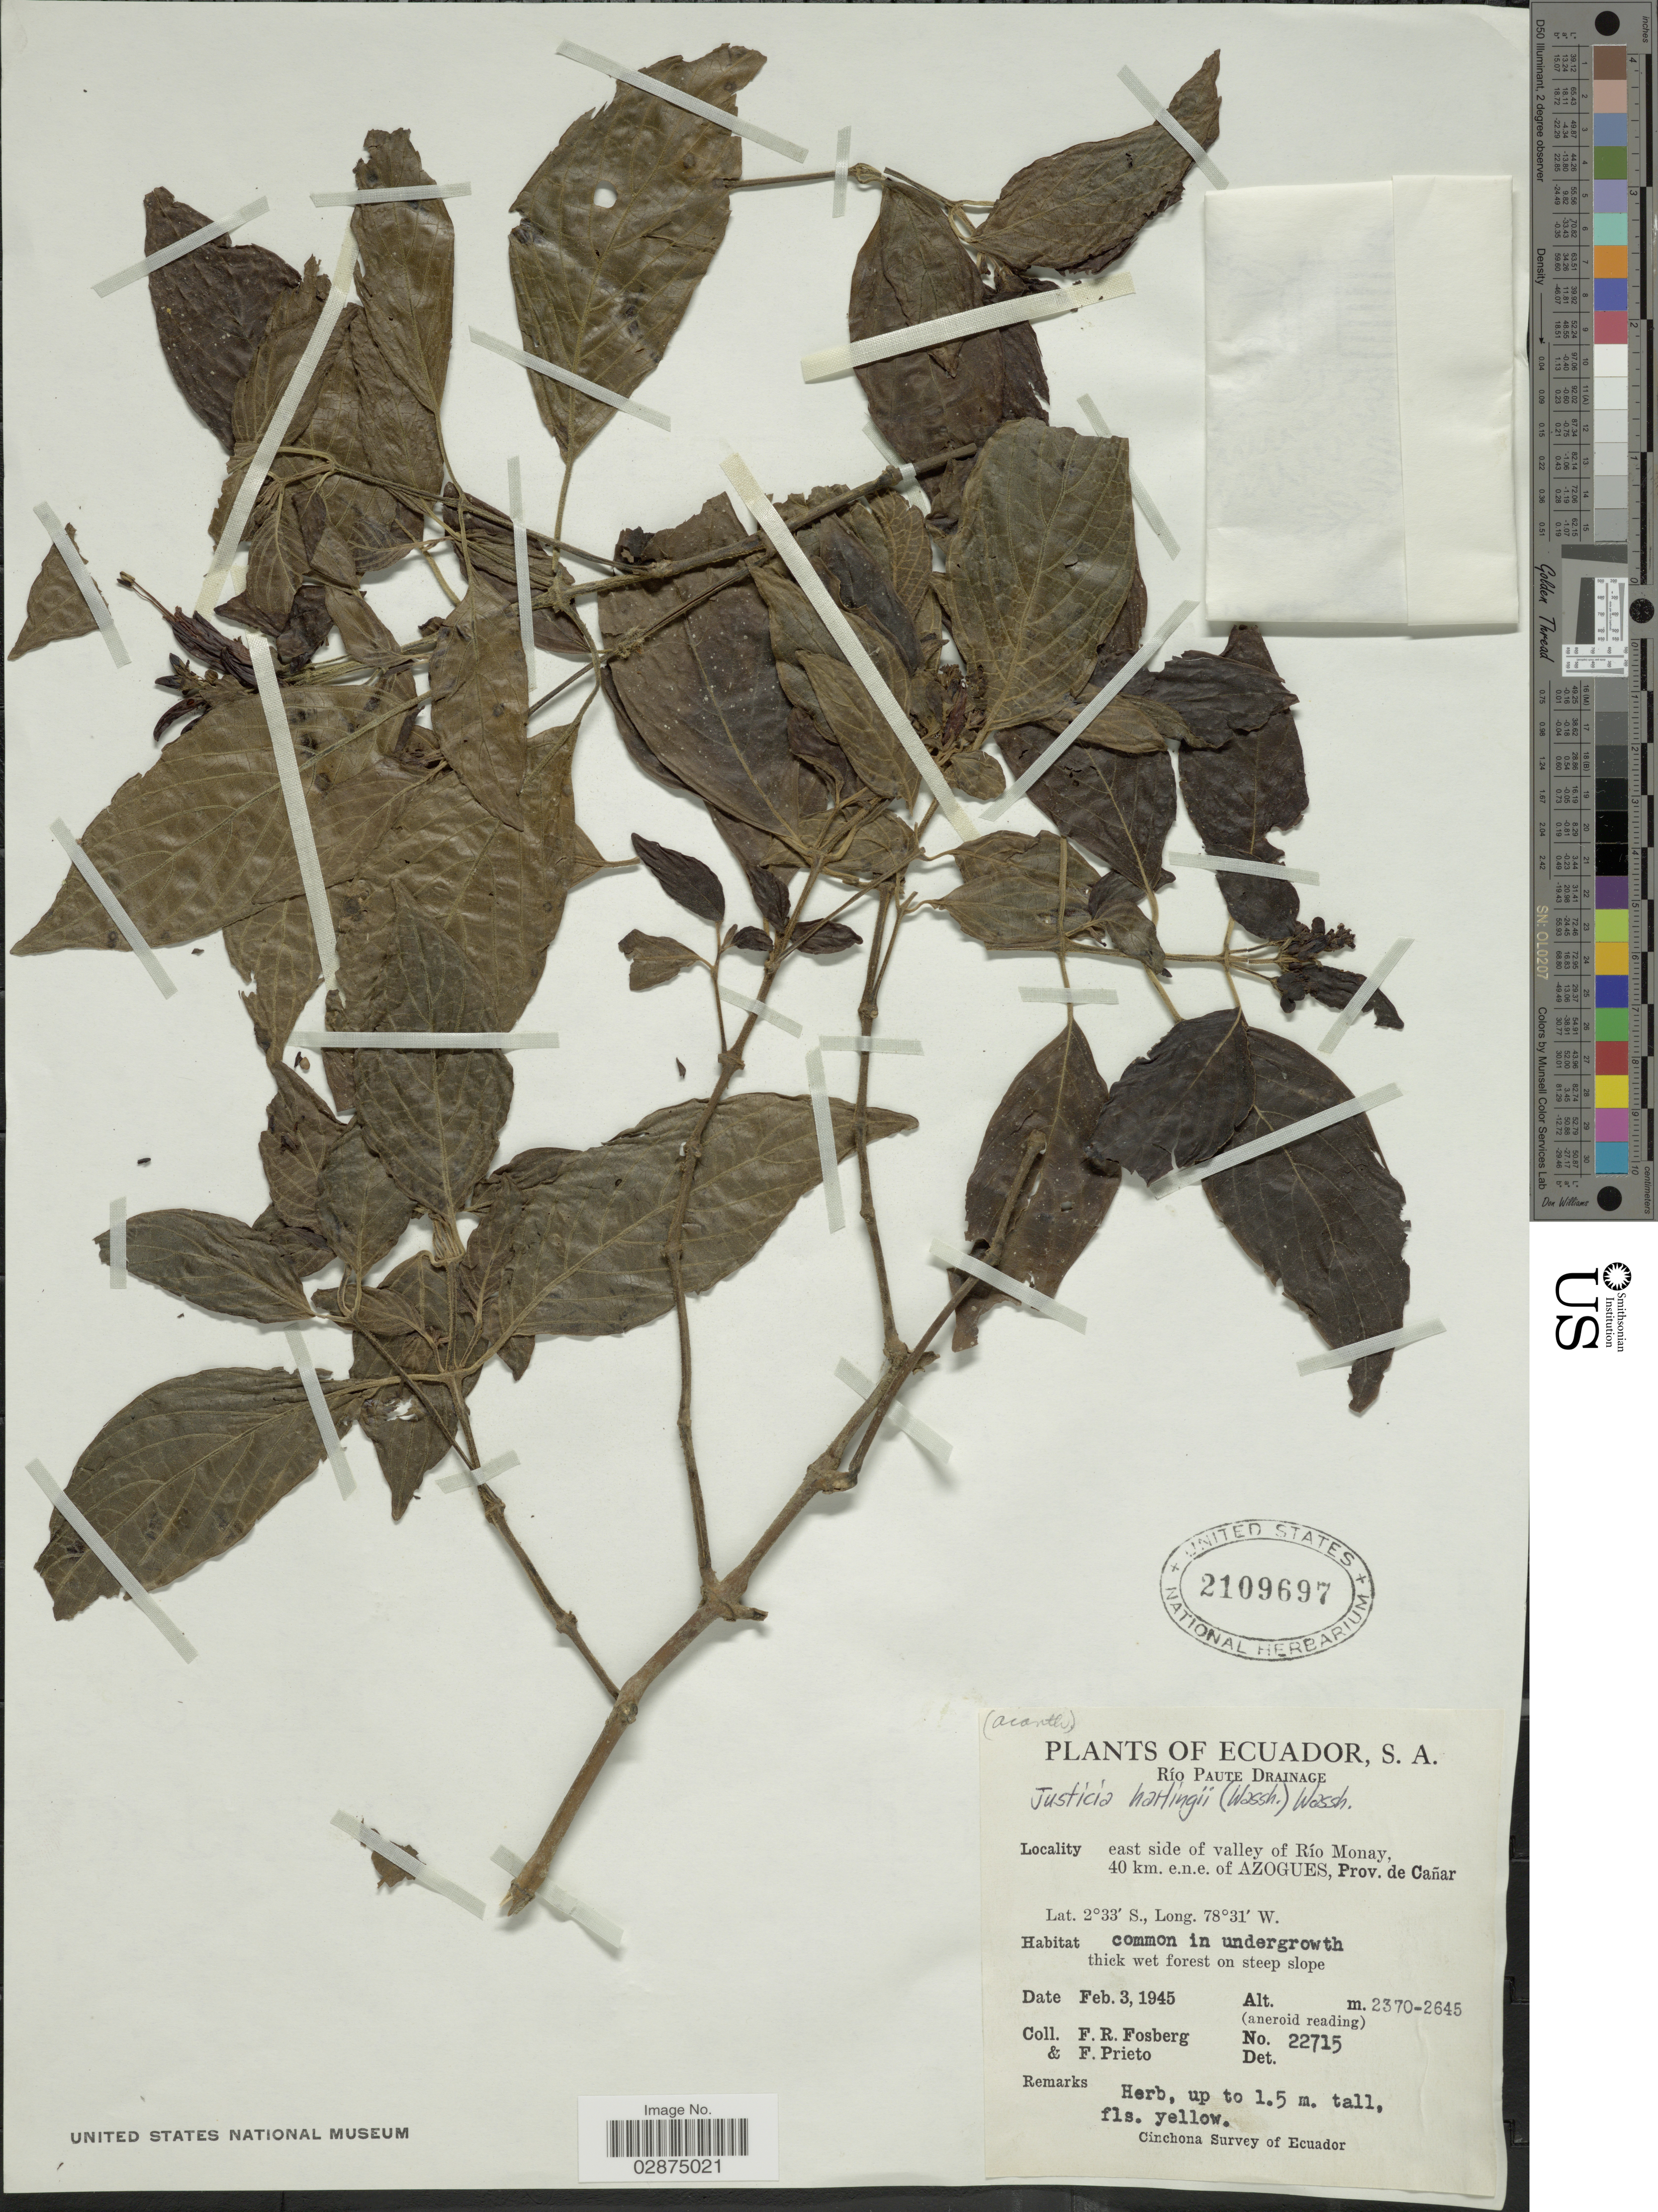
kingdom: Plantae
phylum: Tracheophyta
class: Magnoliopsida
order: Lamiales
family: Acanthaceae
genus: Habracanthus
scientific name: Habracanthus harlingii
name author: Wassh.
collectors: F. R. Fosberg & F. Prieto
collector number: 22715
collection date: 1945-02-03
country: Ecuador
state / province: Cañar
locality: S.A. Río Paute Drainage. East side of valley of Río Monay, 40 km. e.n.e. of Azogues, Prov. de Cañar.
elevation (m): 2370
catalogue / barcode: US 2109697